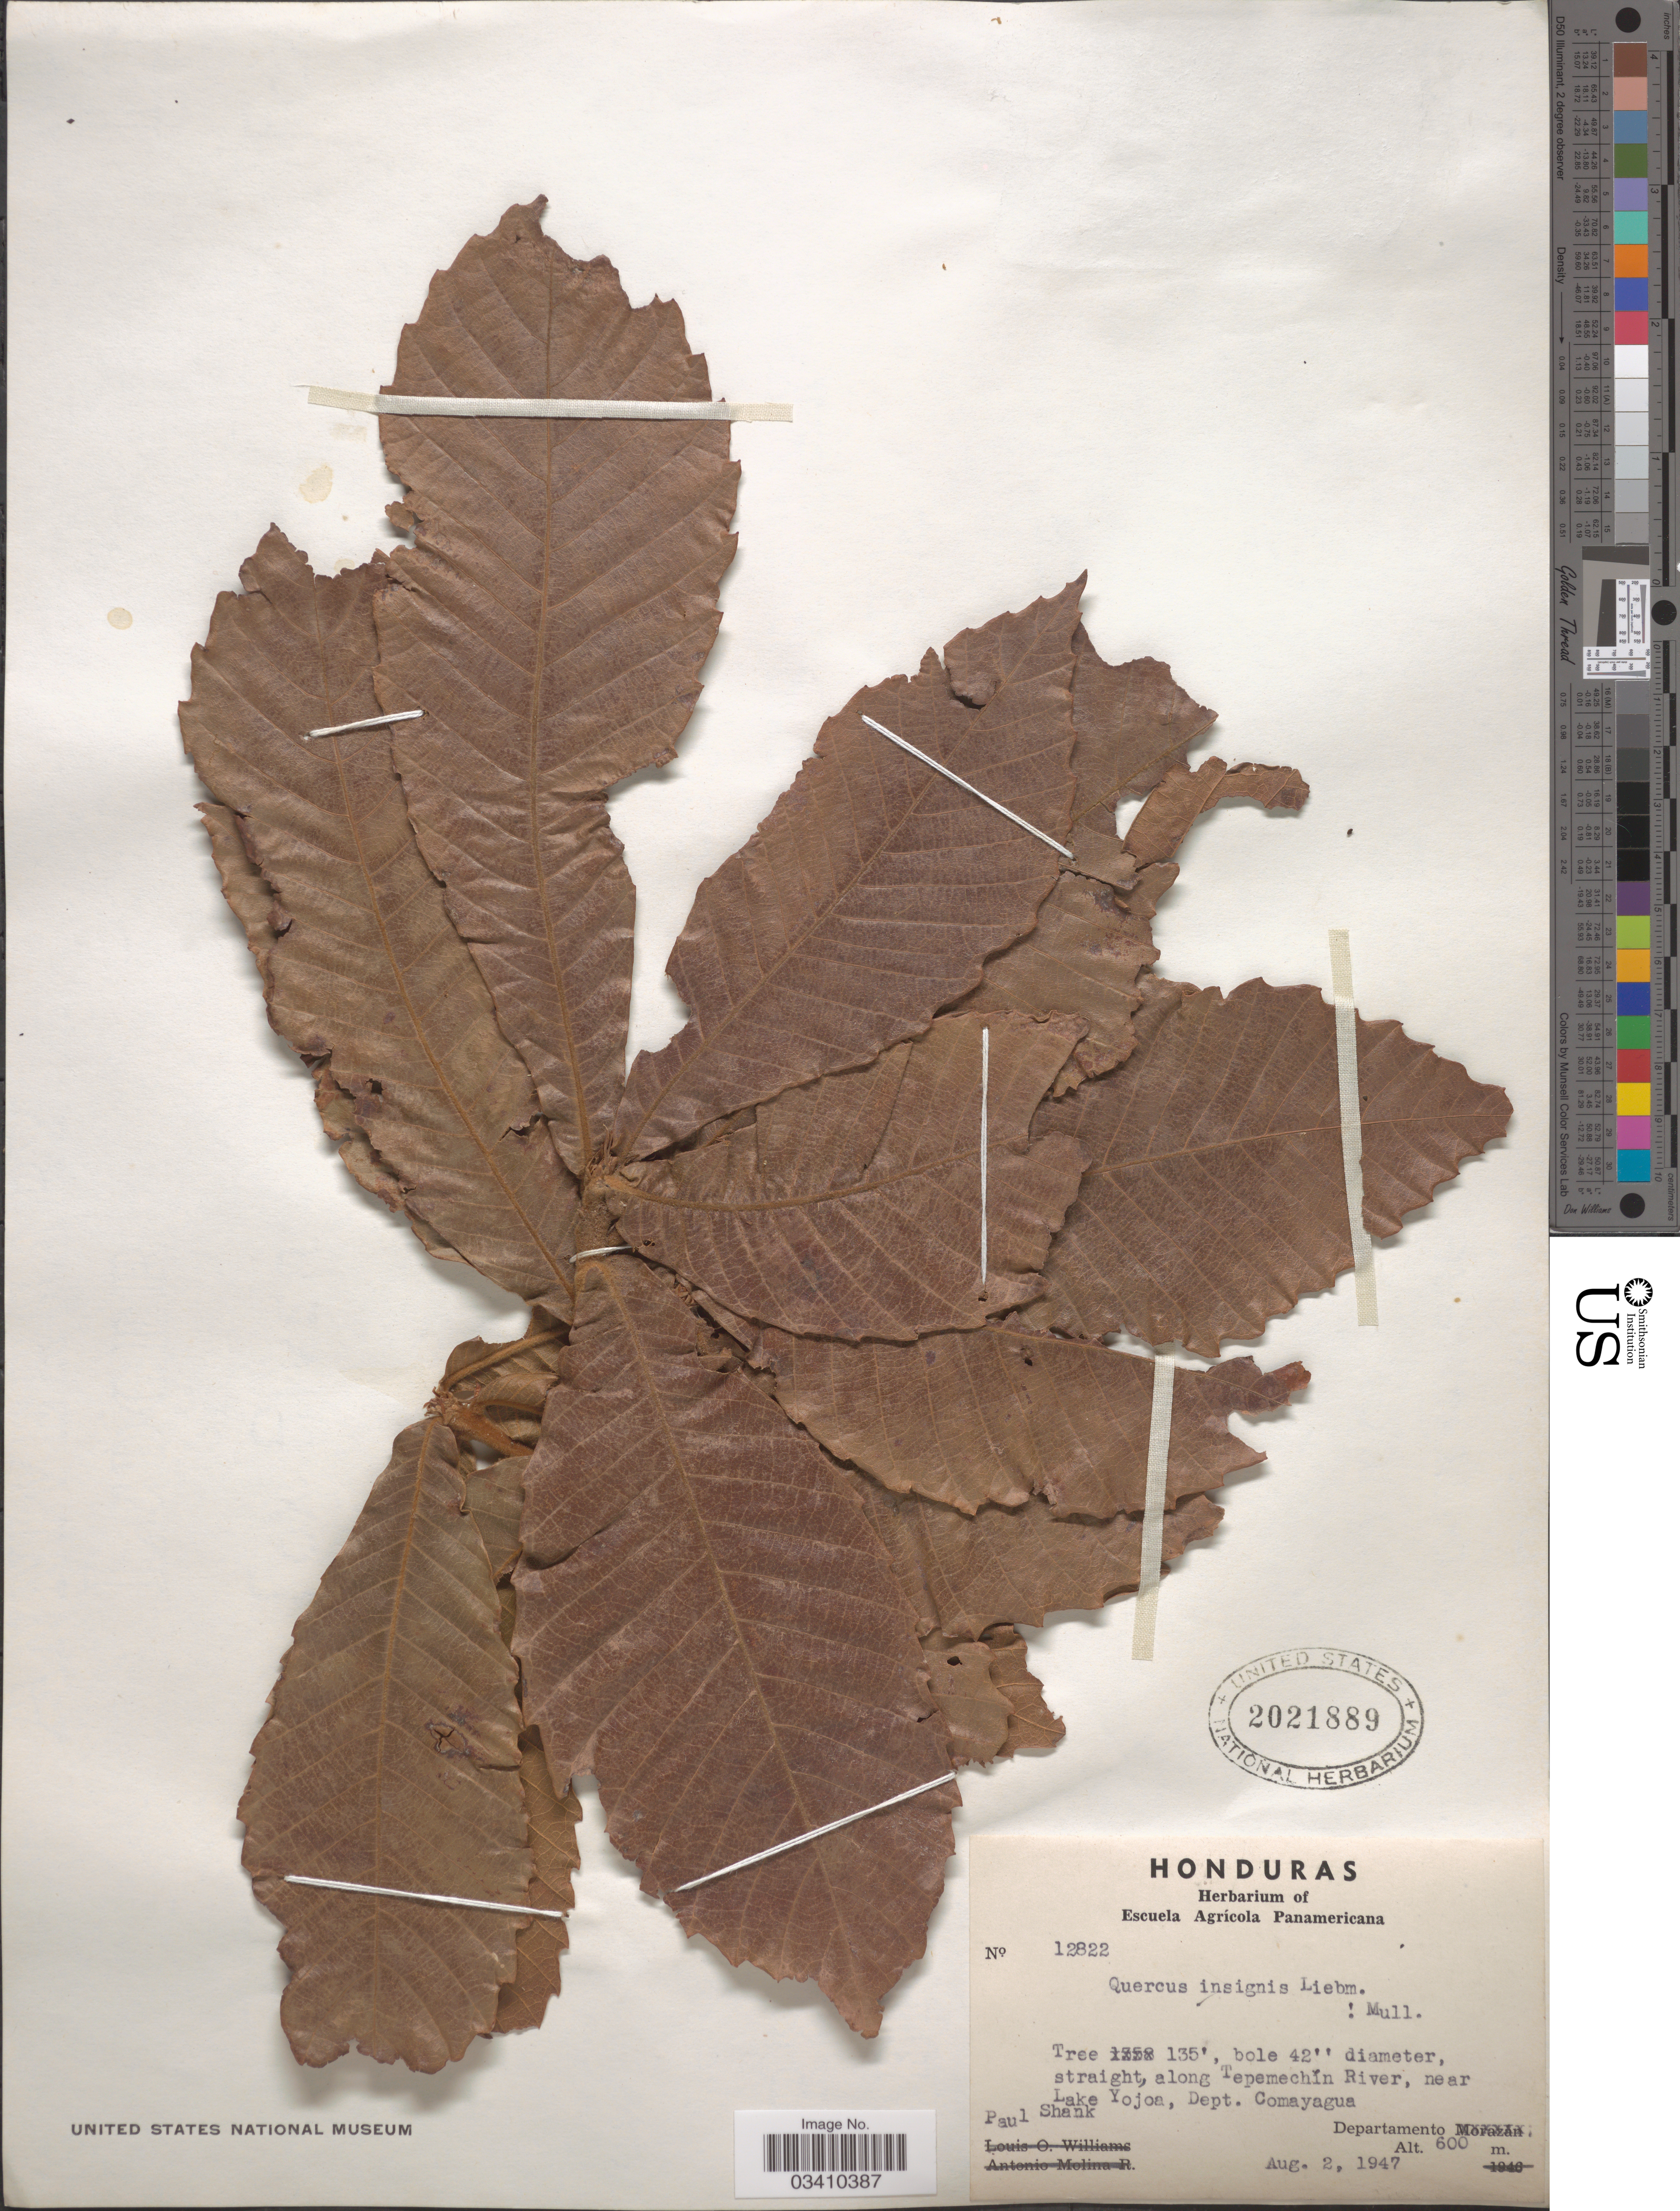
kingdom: Plantae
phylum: Tracheophyta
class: Magnoliopsida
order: Fagales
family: Fagaceae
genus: Quercus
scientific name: Quercus insignis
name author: M. Martens & Galeotti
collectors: P. J. Shank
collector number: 12822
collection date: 1947-08-02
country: Honduras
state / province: Comayagua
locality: Along Tepemechín River, near Lake Yojoa, Dept. Comayagua.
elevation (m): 600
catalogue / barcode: US 2021889